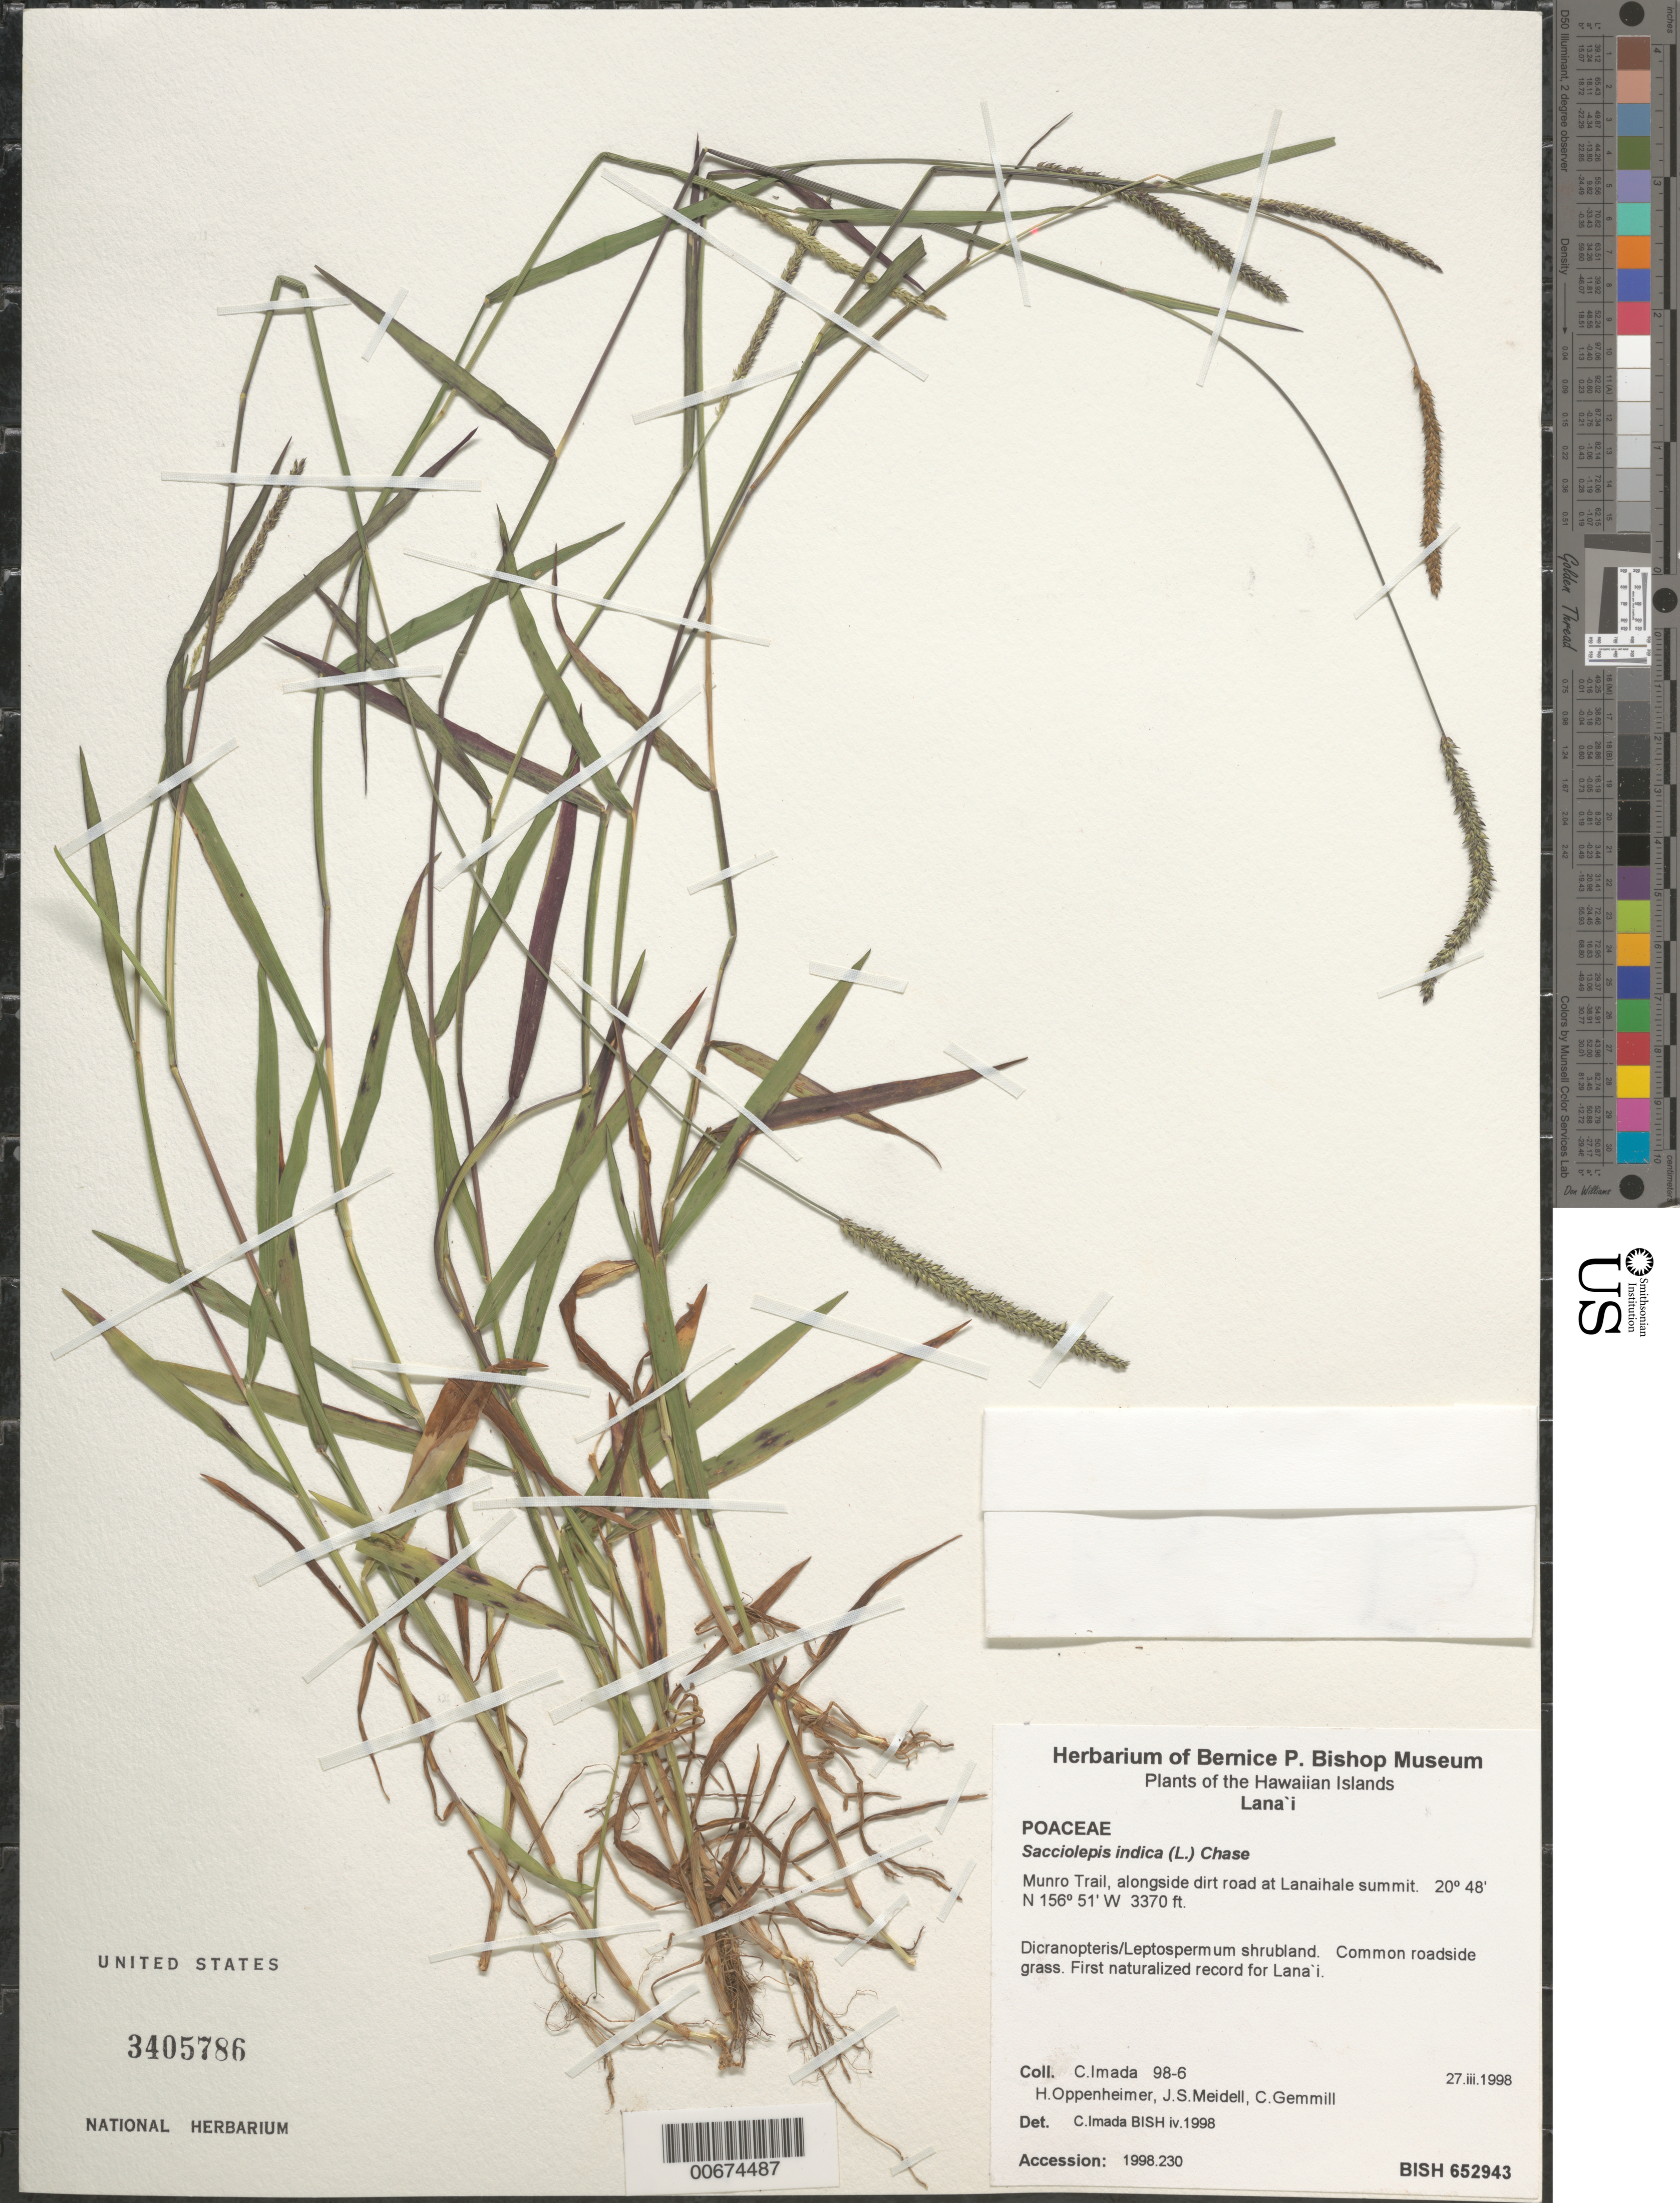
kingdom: Plantae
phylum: Tracheophyta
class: Liliopsida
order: Poales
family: Poaceae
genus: Sacciolepis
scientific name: Sacciolepis indica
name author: (L.) Chase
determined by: Imada, C.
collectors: C. Imada, H. Oppenheimer, J. Meidell & C. Gemmill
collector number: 98-6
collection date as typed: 27 Mar 1998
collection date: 1998-03-27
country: United States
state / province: Hawaii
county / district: Maui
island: Lana'i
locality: Munro Trail, alongside dirt road at Lanaihale summit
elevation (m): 1027.2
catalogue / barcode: US 3405786